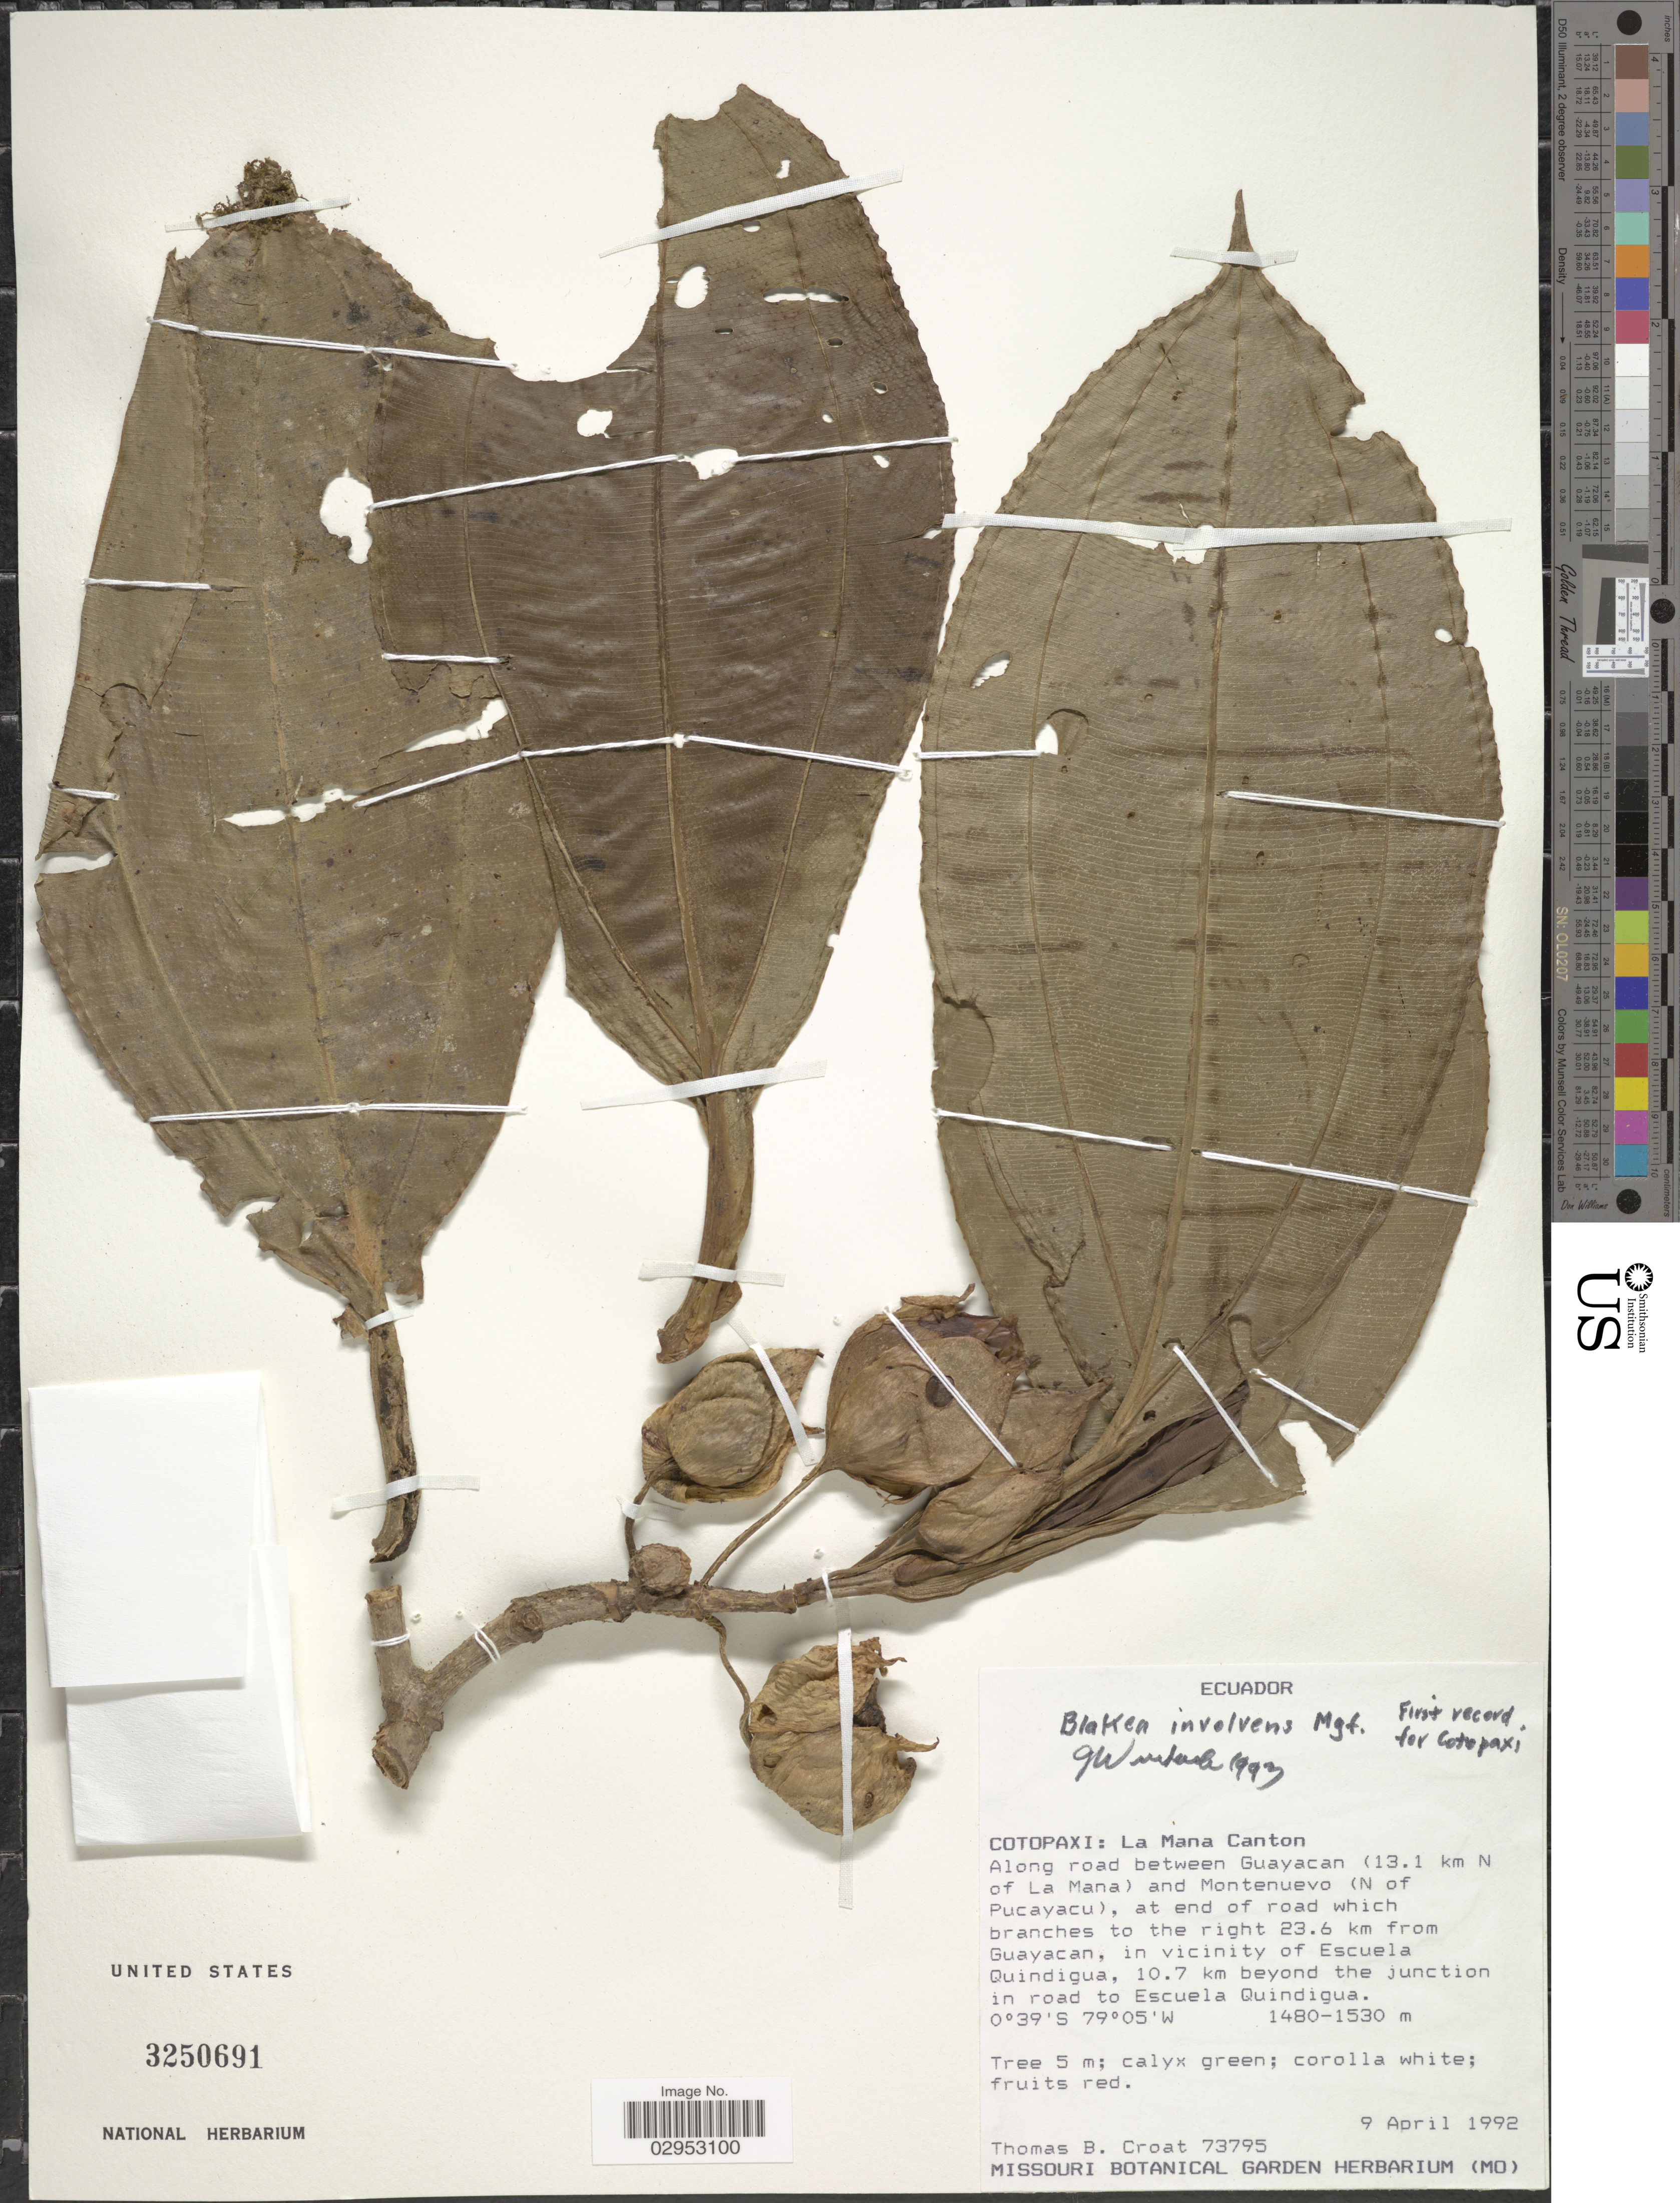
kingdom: Plantae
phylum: Tracheophyta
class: Magnoliopsida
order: Myrtales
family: Melastomataceae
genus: Blakea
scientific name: Blakea involvens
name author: Markgr.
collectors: T. B. Croat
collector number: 73795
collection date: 1992-04-09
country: Ecuador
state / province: Cotopaxi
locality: La Mana Canton. Along road between Guayacan (13.1 km N of La Mana) and Montenuevo (N of Pucayacu), at end of road which branches to the right 23.6 km from Guayacan, in vicinity of Escuela Quindigua, 10.7 km beyond the junction in road to Escuela Quindigua.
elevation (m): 1480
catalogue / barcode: US 3250691